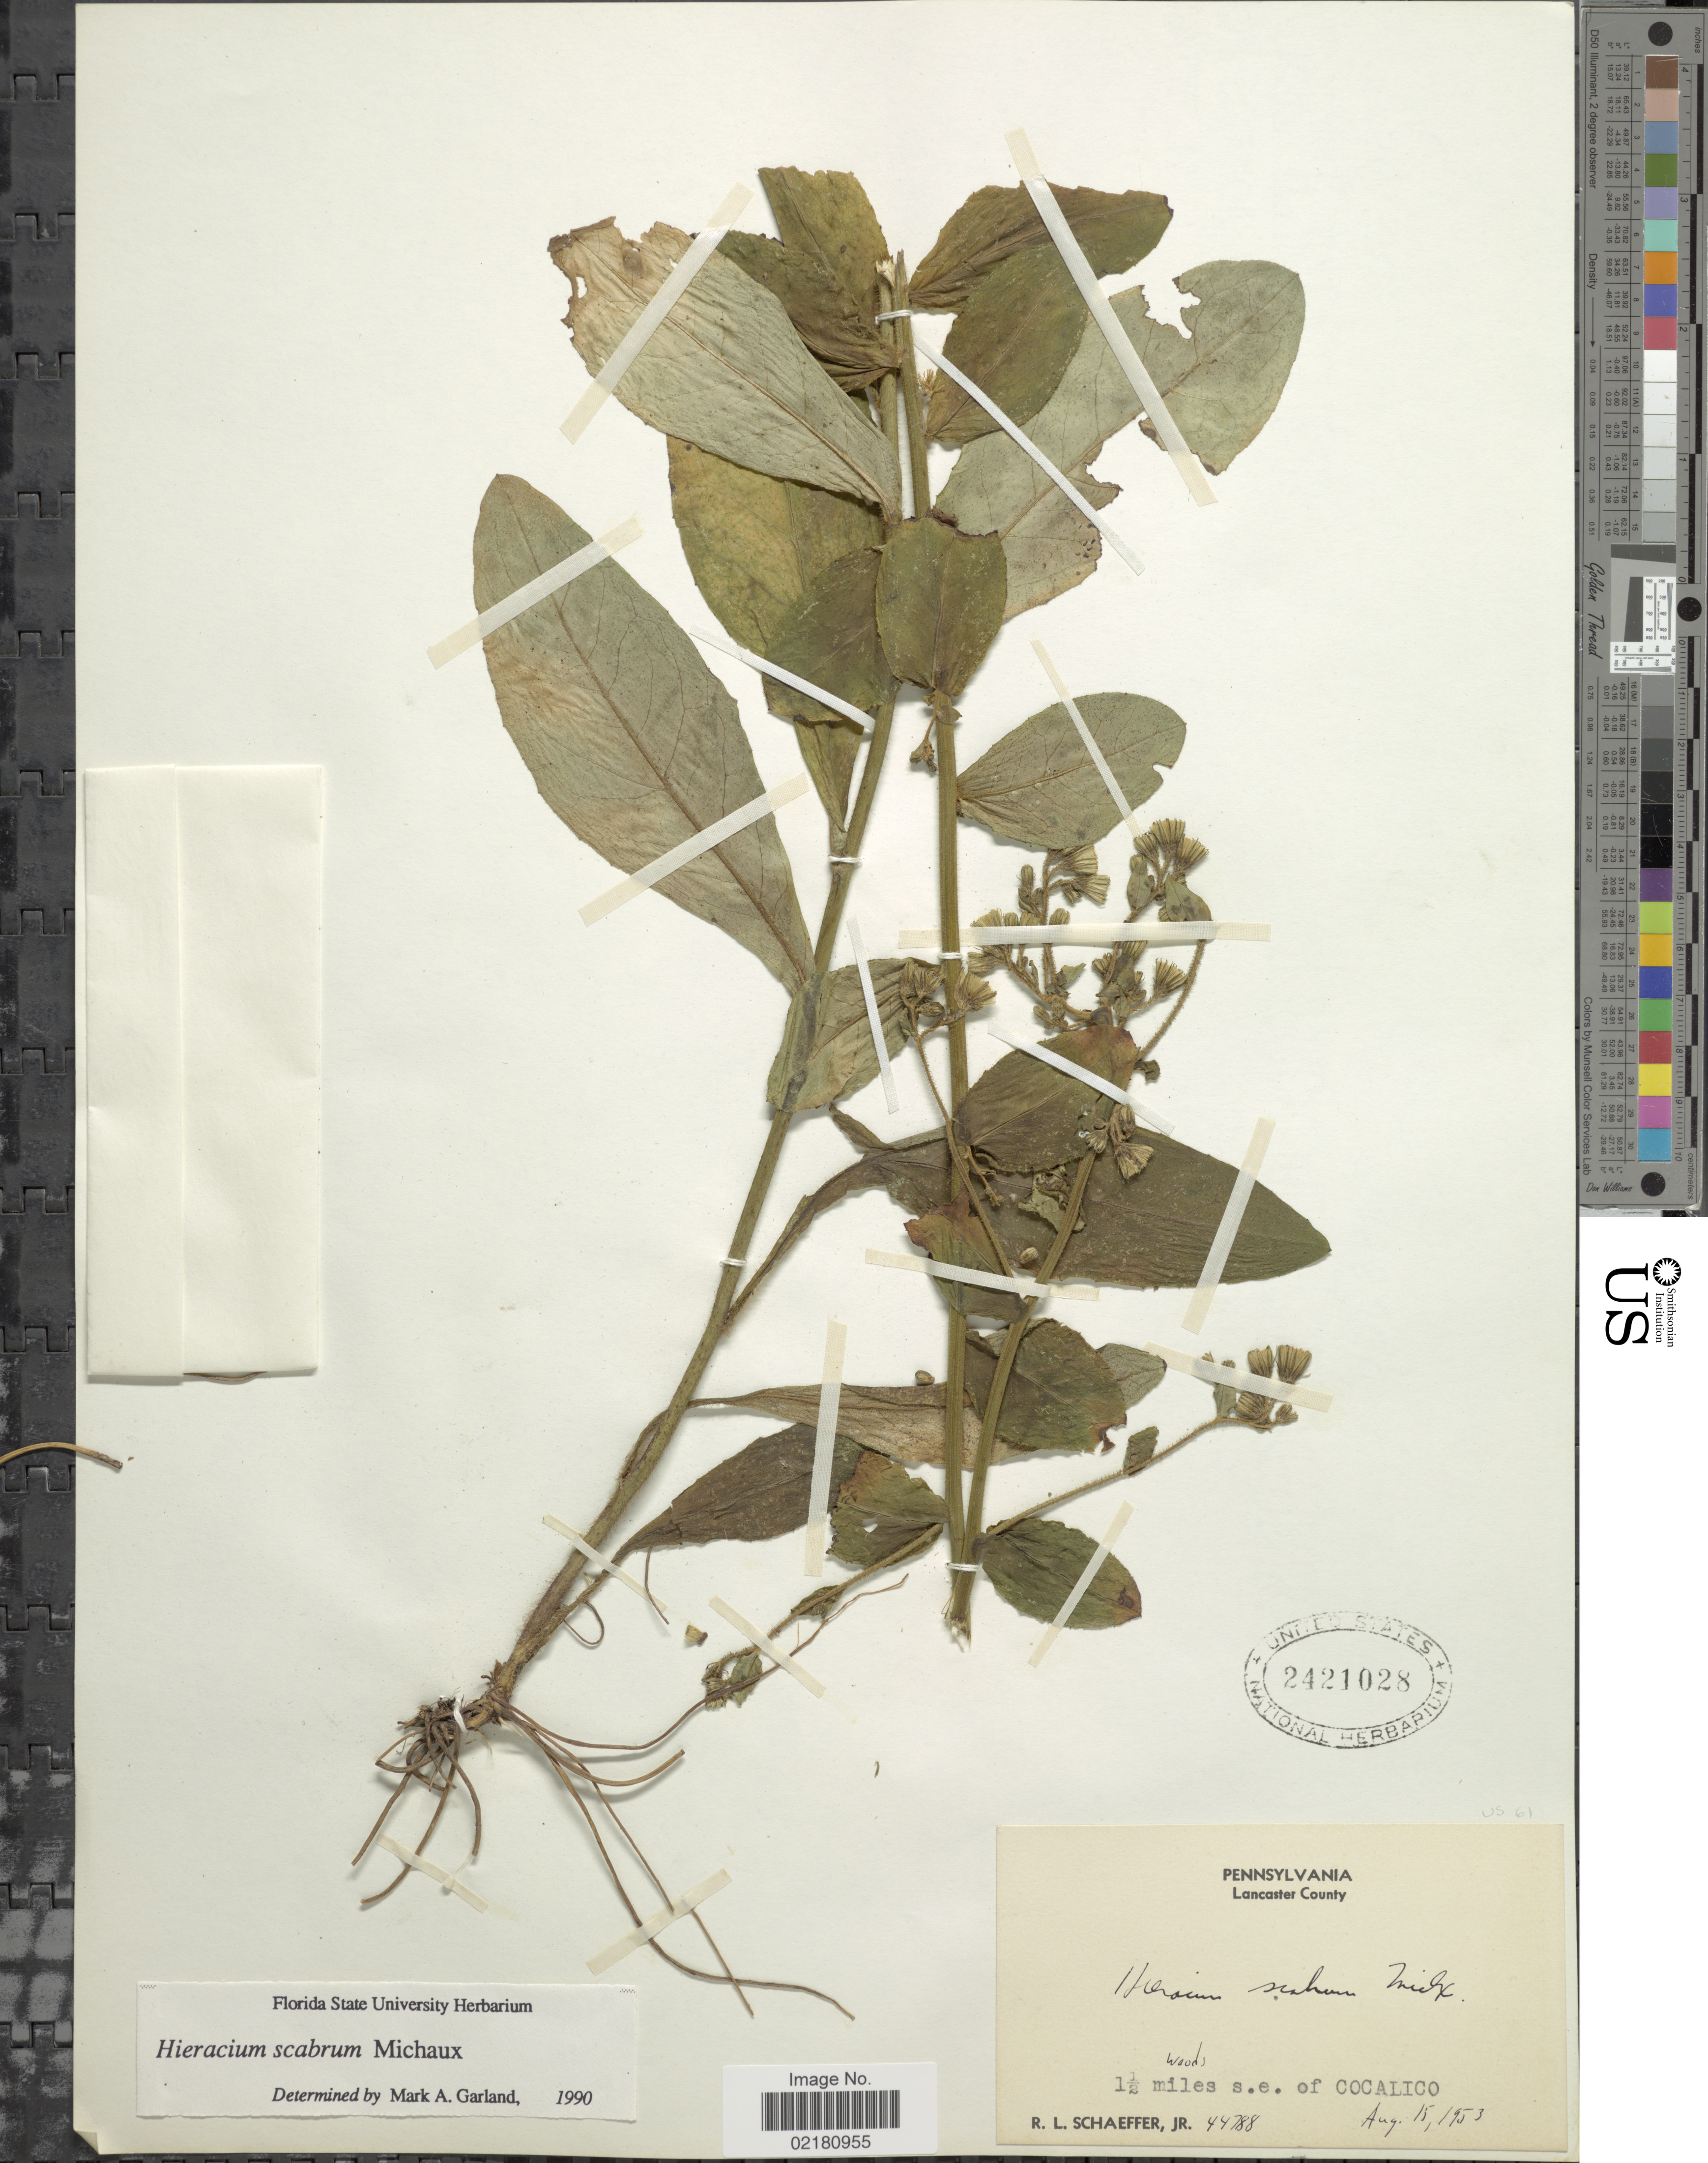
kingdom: Plantae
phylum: Tracheophyta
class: Magnoliopsida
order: Asterales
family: Asteraceae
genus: Pilosella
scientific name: Pilosella verruculata subsp. verruculata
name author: (Link) Soják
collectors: R. L. Schaeffer Jr.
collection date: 1953-08-15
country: United States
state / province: Pennsylvania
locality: Lancaster County. Woods, 1 1/2 miles s.e. of CONCALICO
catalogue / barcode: US 2421028